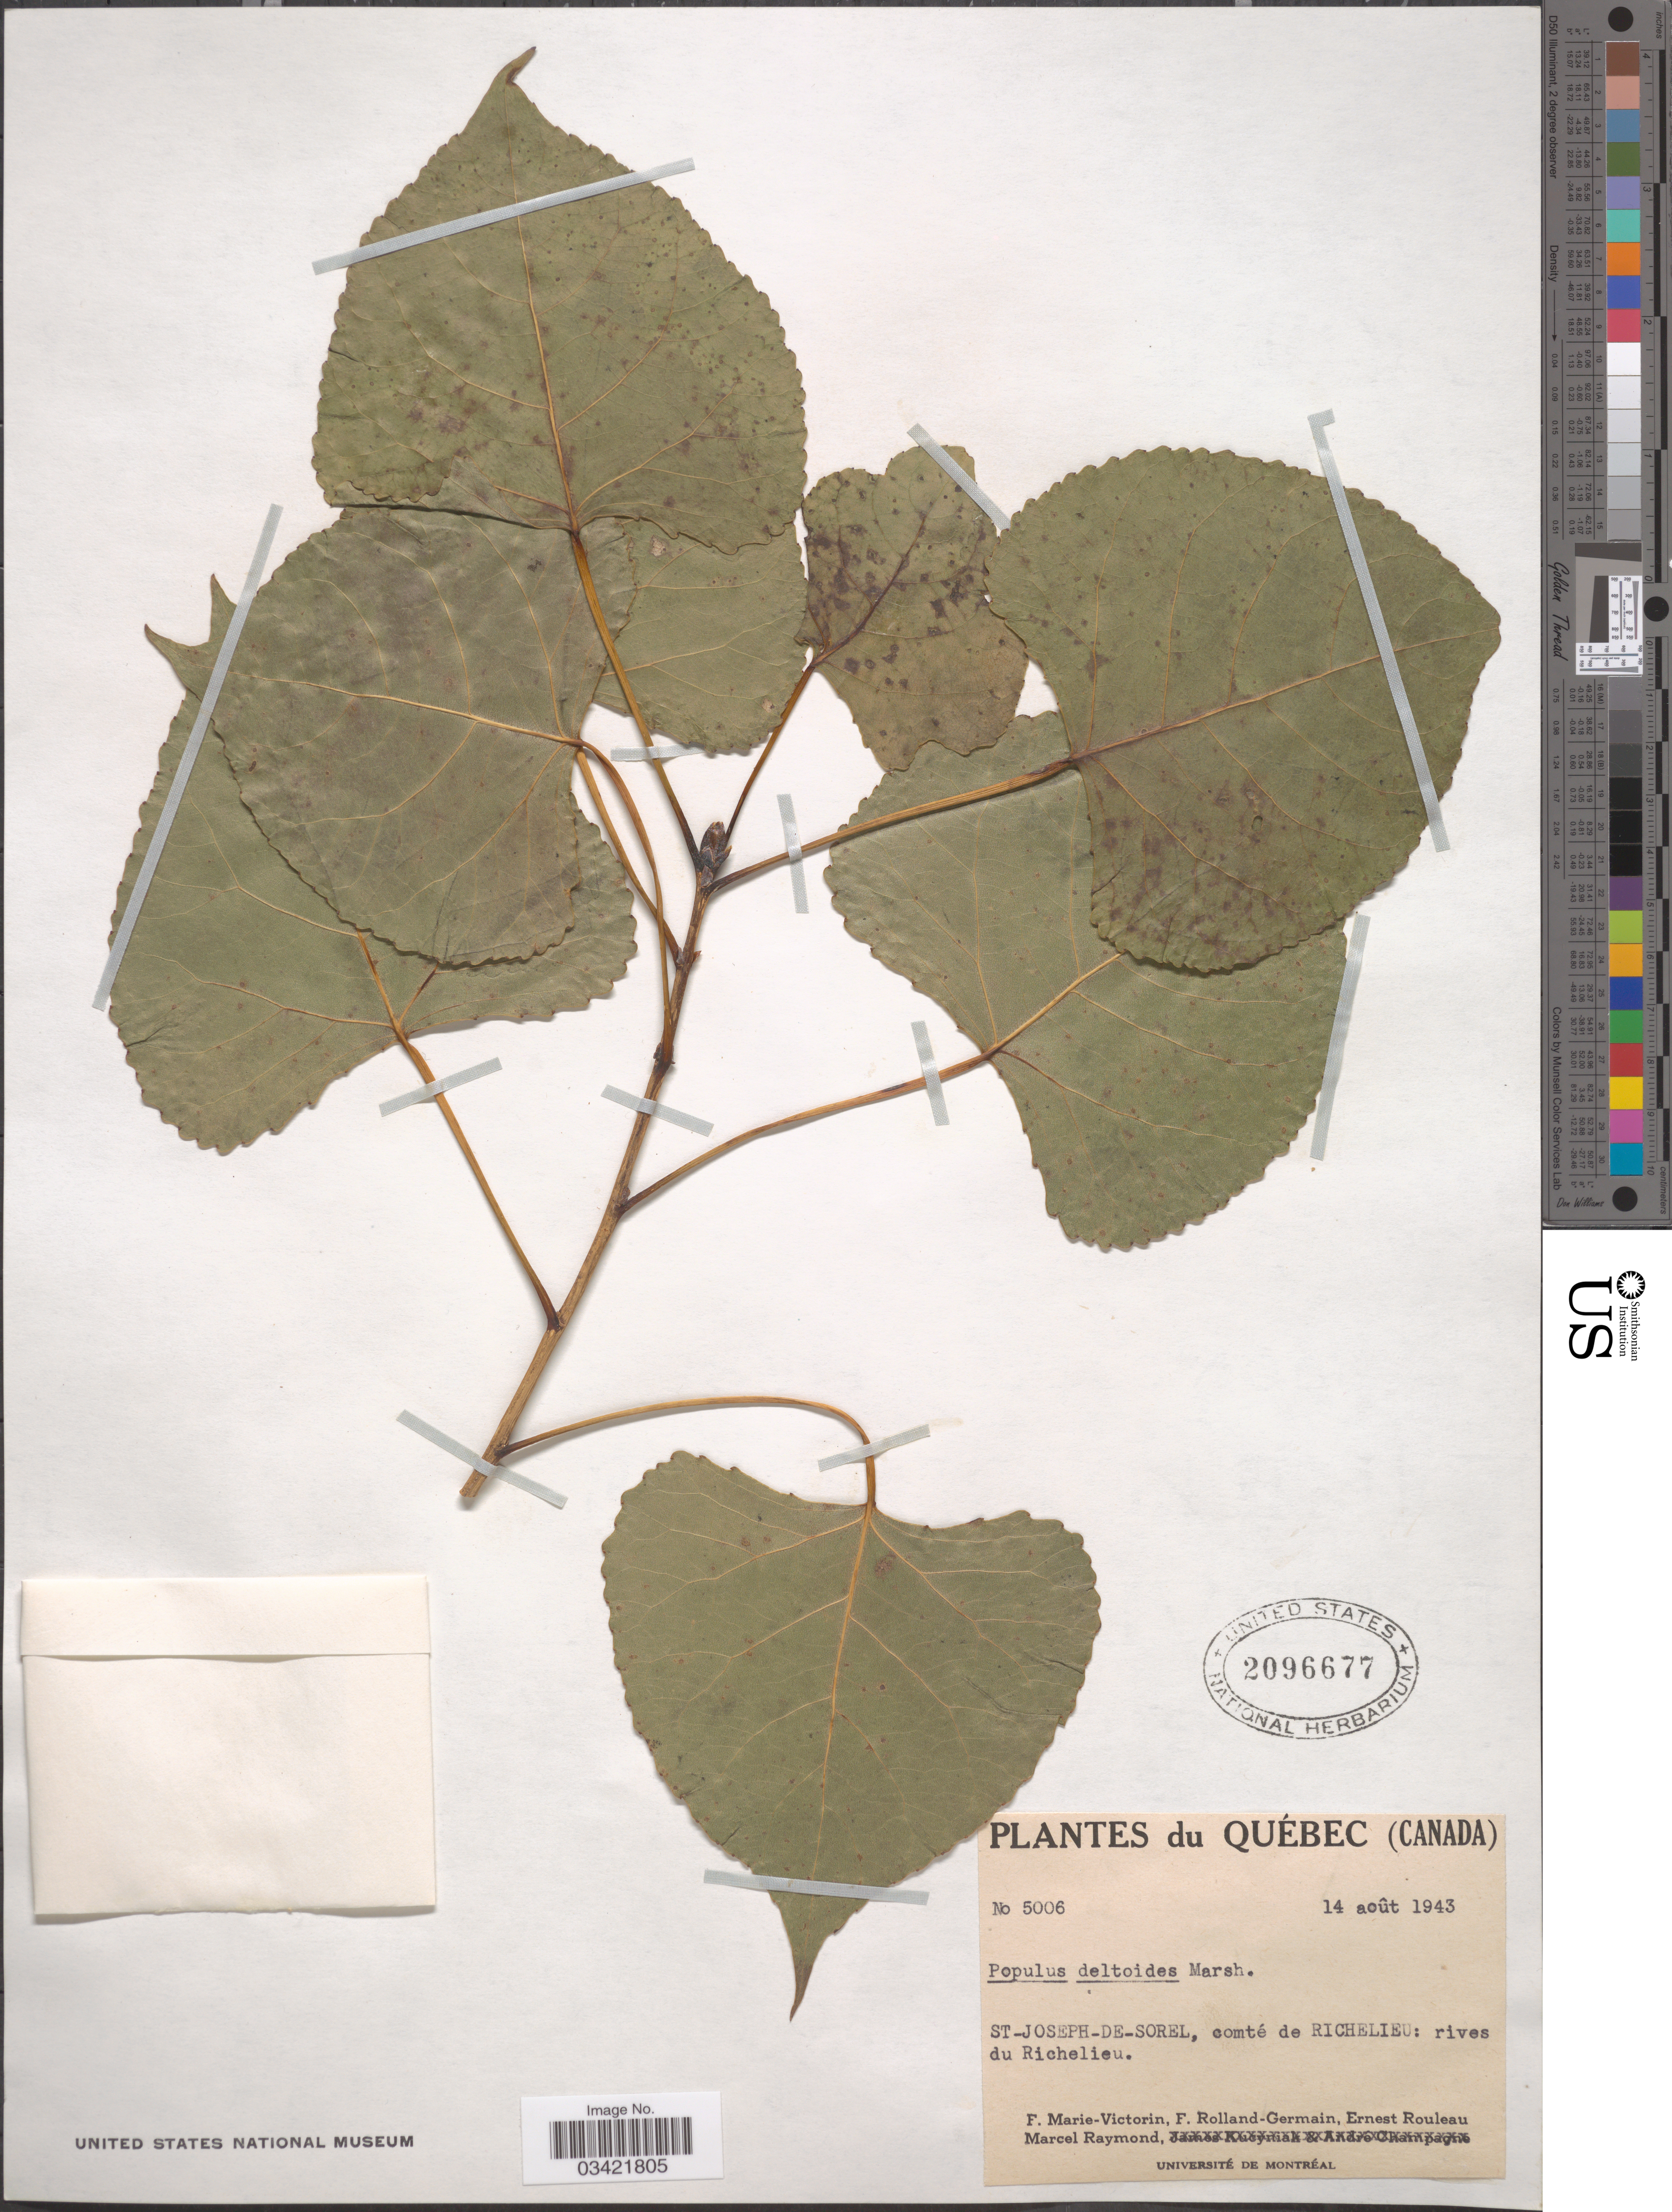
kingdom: Plantae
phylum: Tracheophyta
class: Magnoliopsida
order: Malpighiales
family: Salicaceae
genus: Populus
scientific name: Populus deltoides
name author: W. Bartram ex Marshall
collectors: F. Marie-Victorin, Rolland-Germain, E. Rouleau & M. Raymond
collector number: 5006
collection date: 1943-08-14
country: Canada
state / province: Quebec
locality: St-Joseph-De-Sorel, comté de Richelieu: rives du Richelieu.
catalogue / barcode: US 2096677